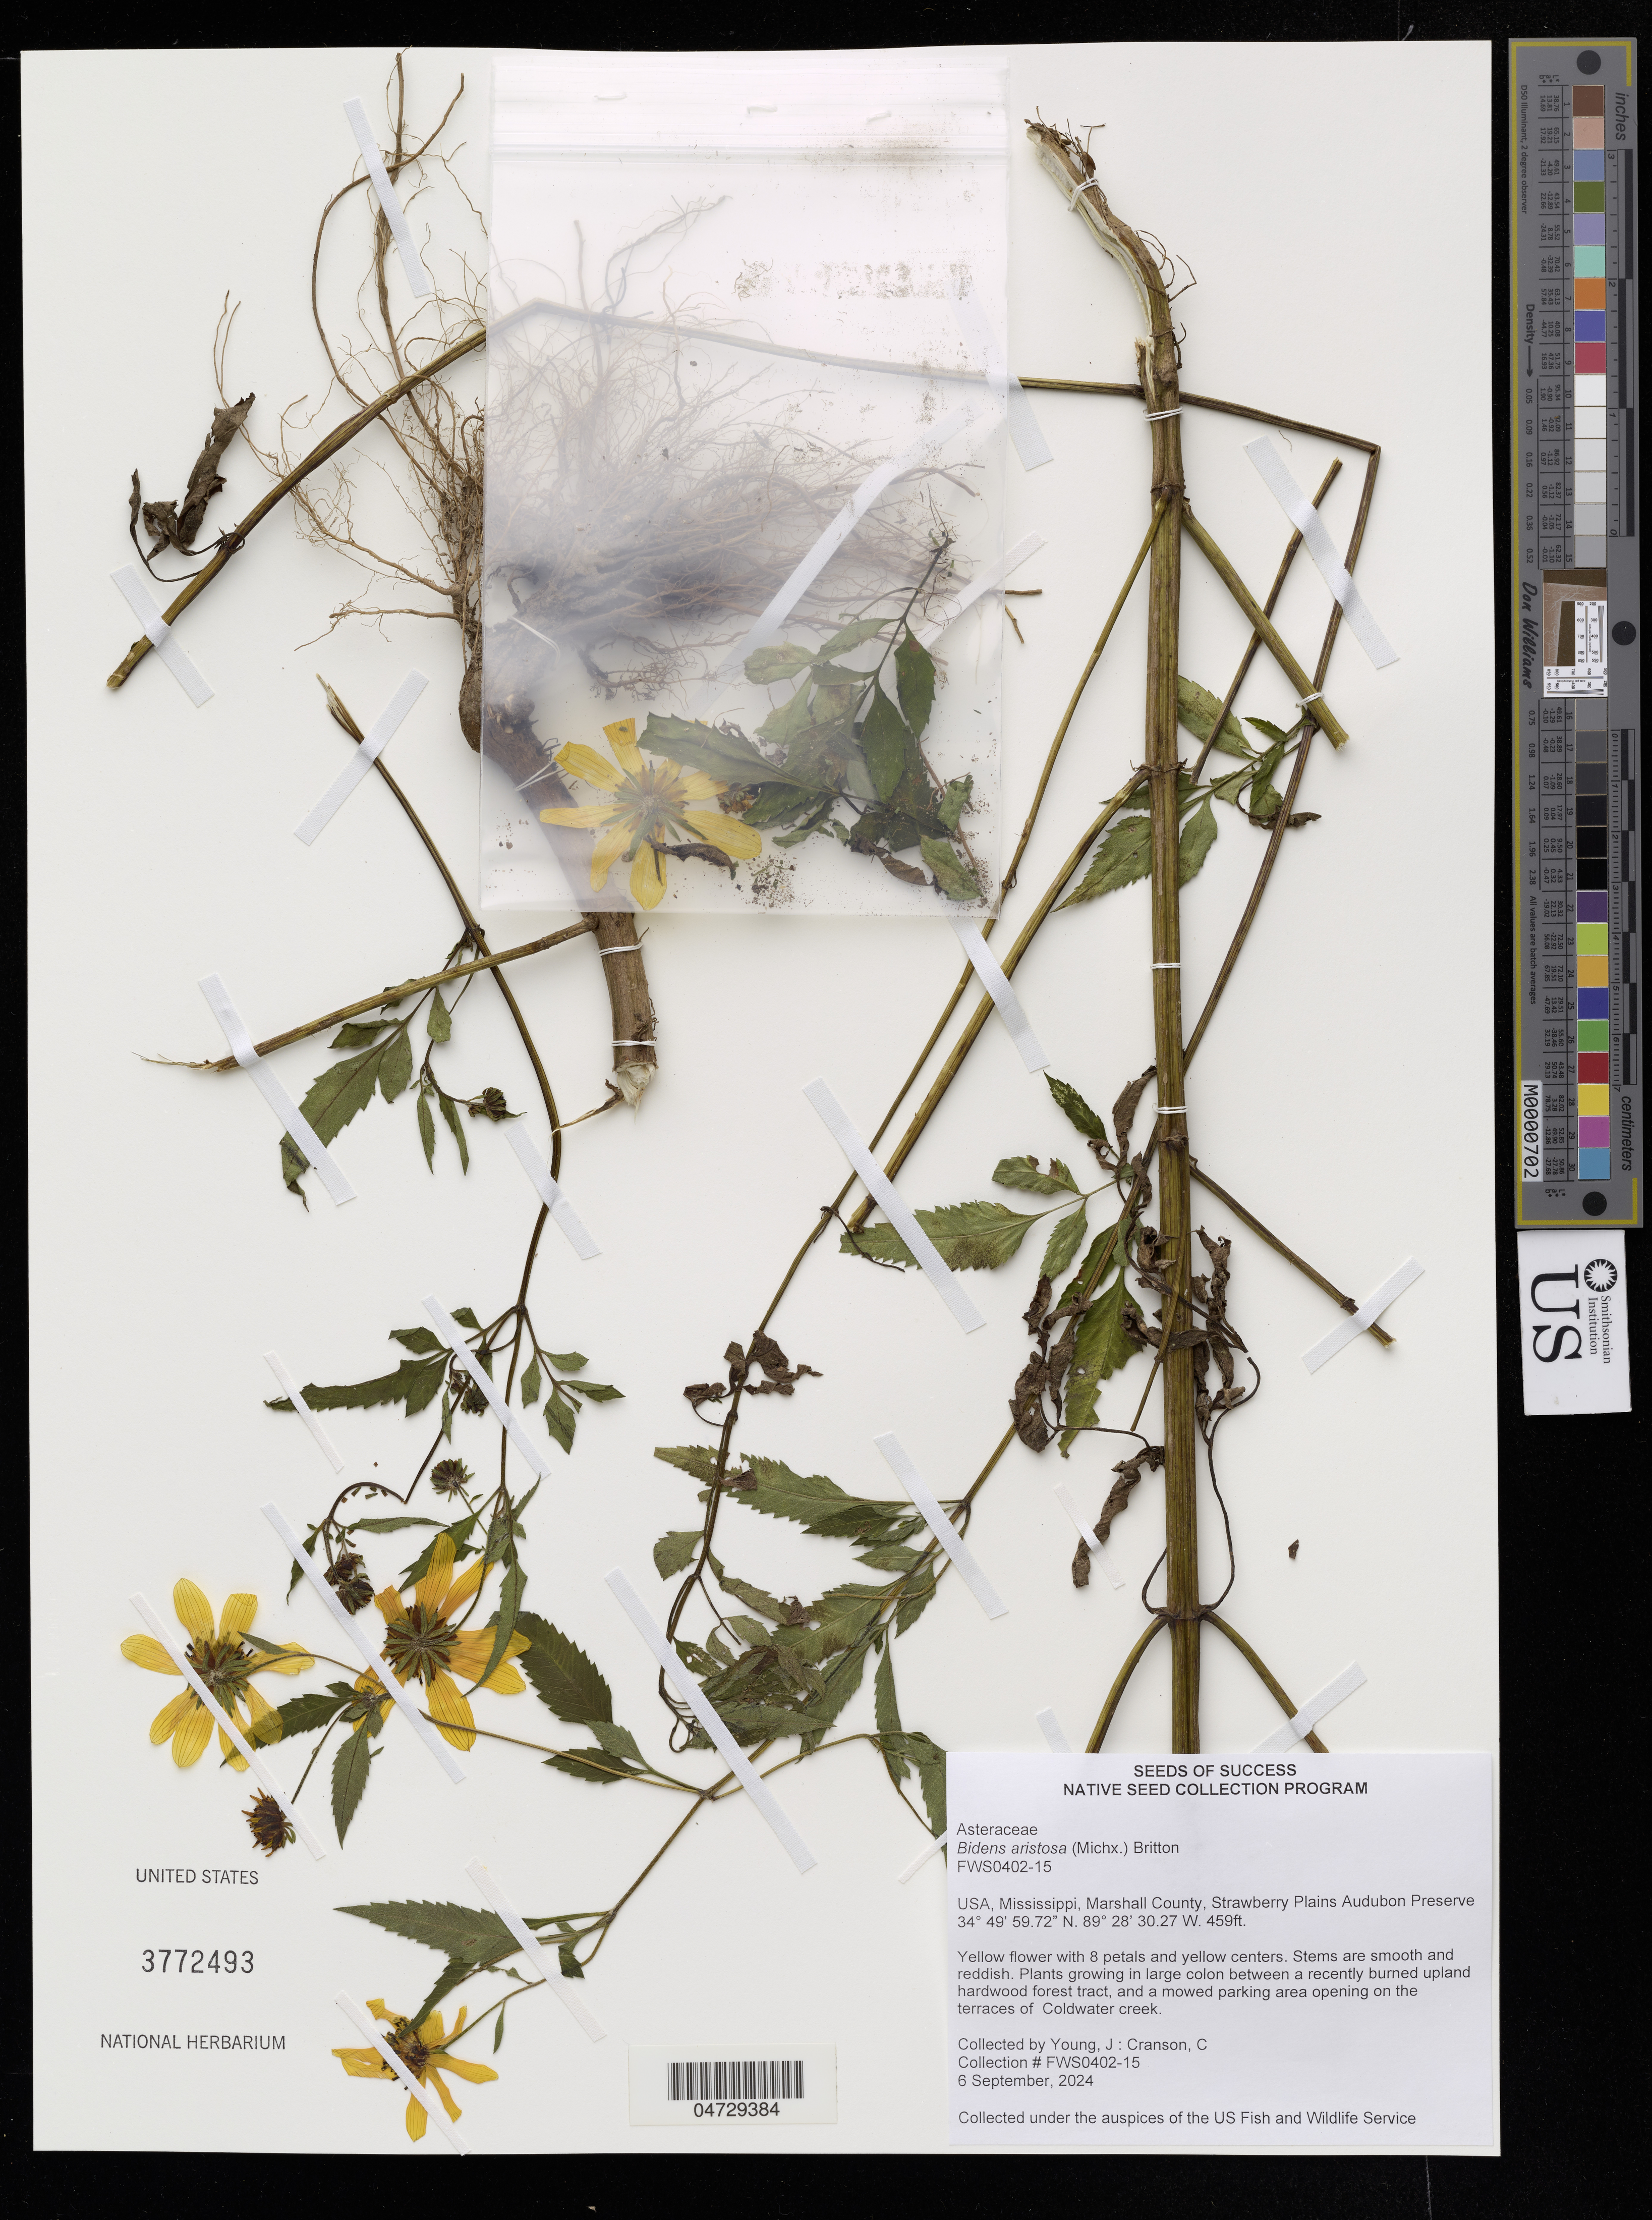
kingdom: Plantae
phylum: Tracheophyta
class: Magnoliopsida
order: Asterales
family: Asteraceae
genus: Bidens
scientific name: Bidens aristosa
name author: (Michx.) Britton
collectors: J. Young & C. Cranson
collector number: FWS0402-15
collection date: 2024-09-06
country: United States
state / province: Mississippi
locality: Marshall County, Strawberry Plains Audubon Preserve.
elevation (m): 140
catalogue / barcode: US 3772493